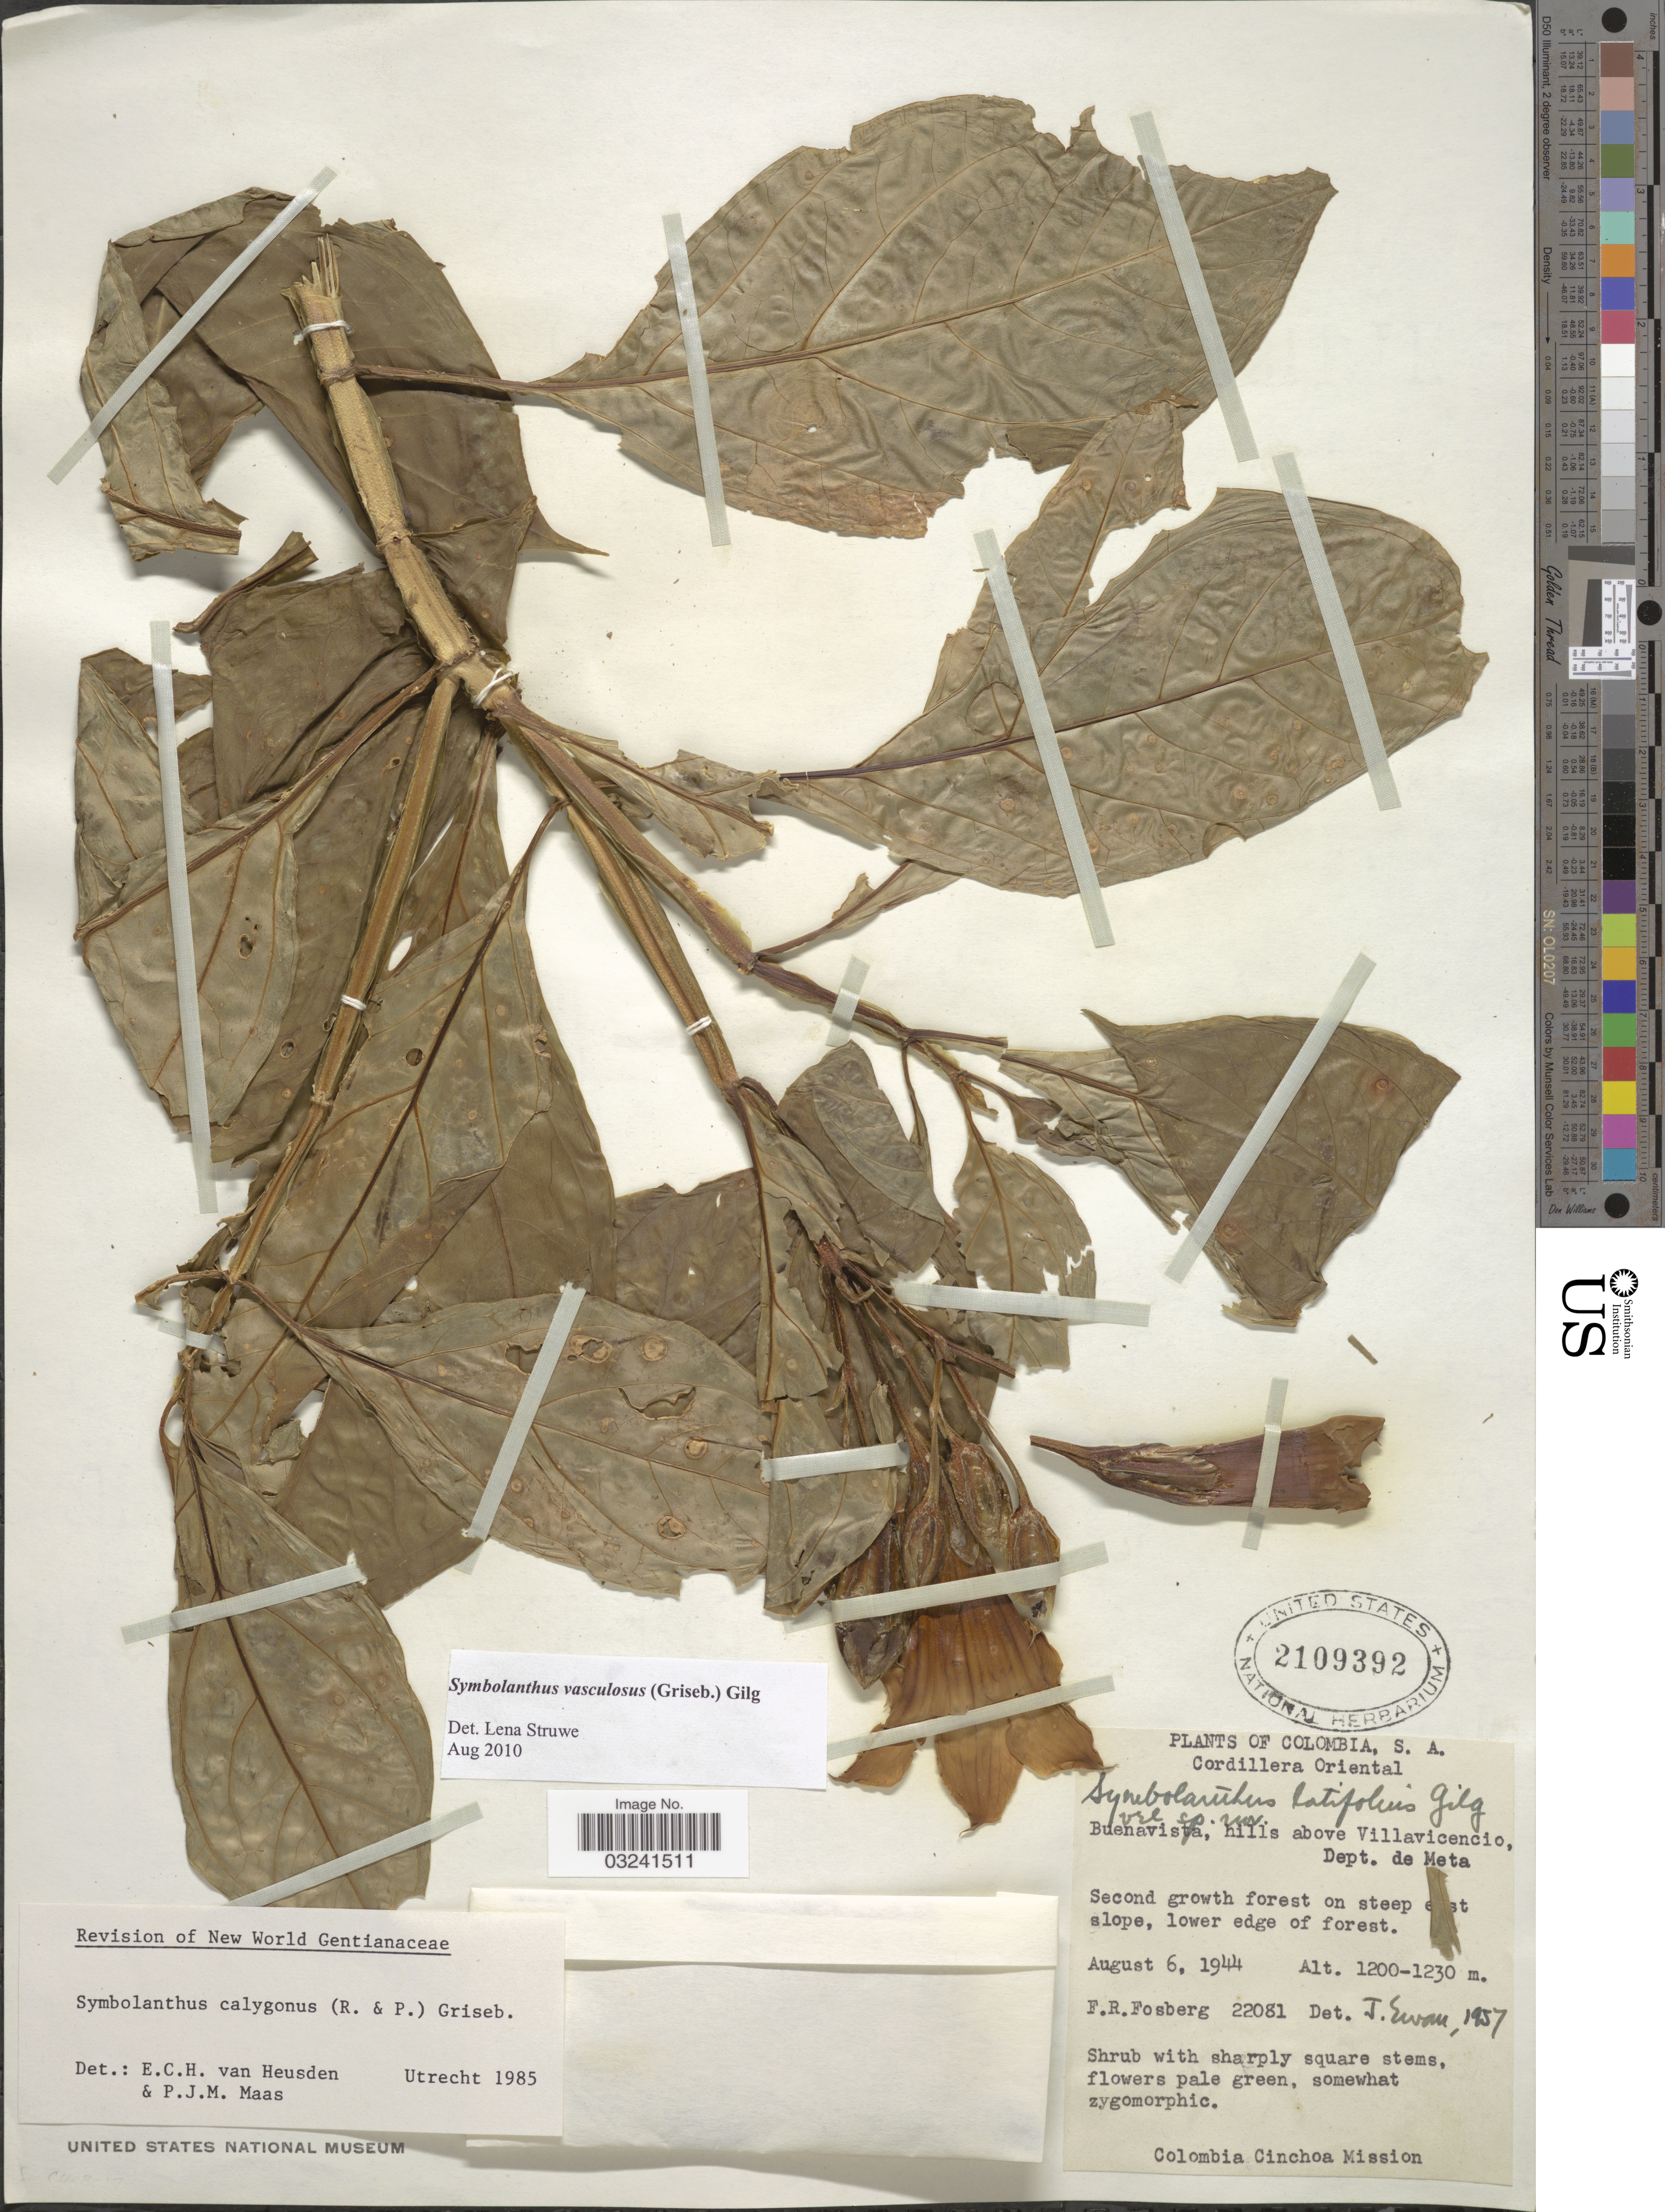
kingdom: Plantae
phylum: Tracheophyta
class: Magnoliopsida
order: Gentianales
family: Gentianaceae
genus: Symbolanthus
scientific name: Symbolanthus vasculosus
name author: (Griseb.) Gilg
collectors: F. R. Fosberg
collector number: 22081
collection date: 1944-08-06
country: Colombia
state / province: Meta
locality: Cordillera Oriental, Buenavista, hills above Villavicencio, Dept. de Meta.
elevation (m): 1200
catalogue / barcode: US 2109392